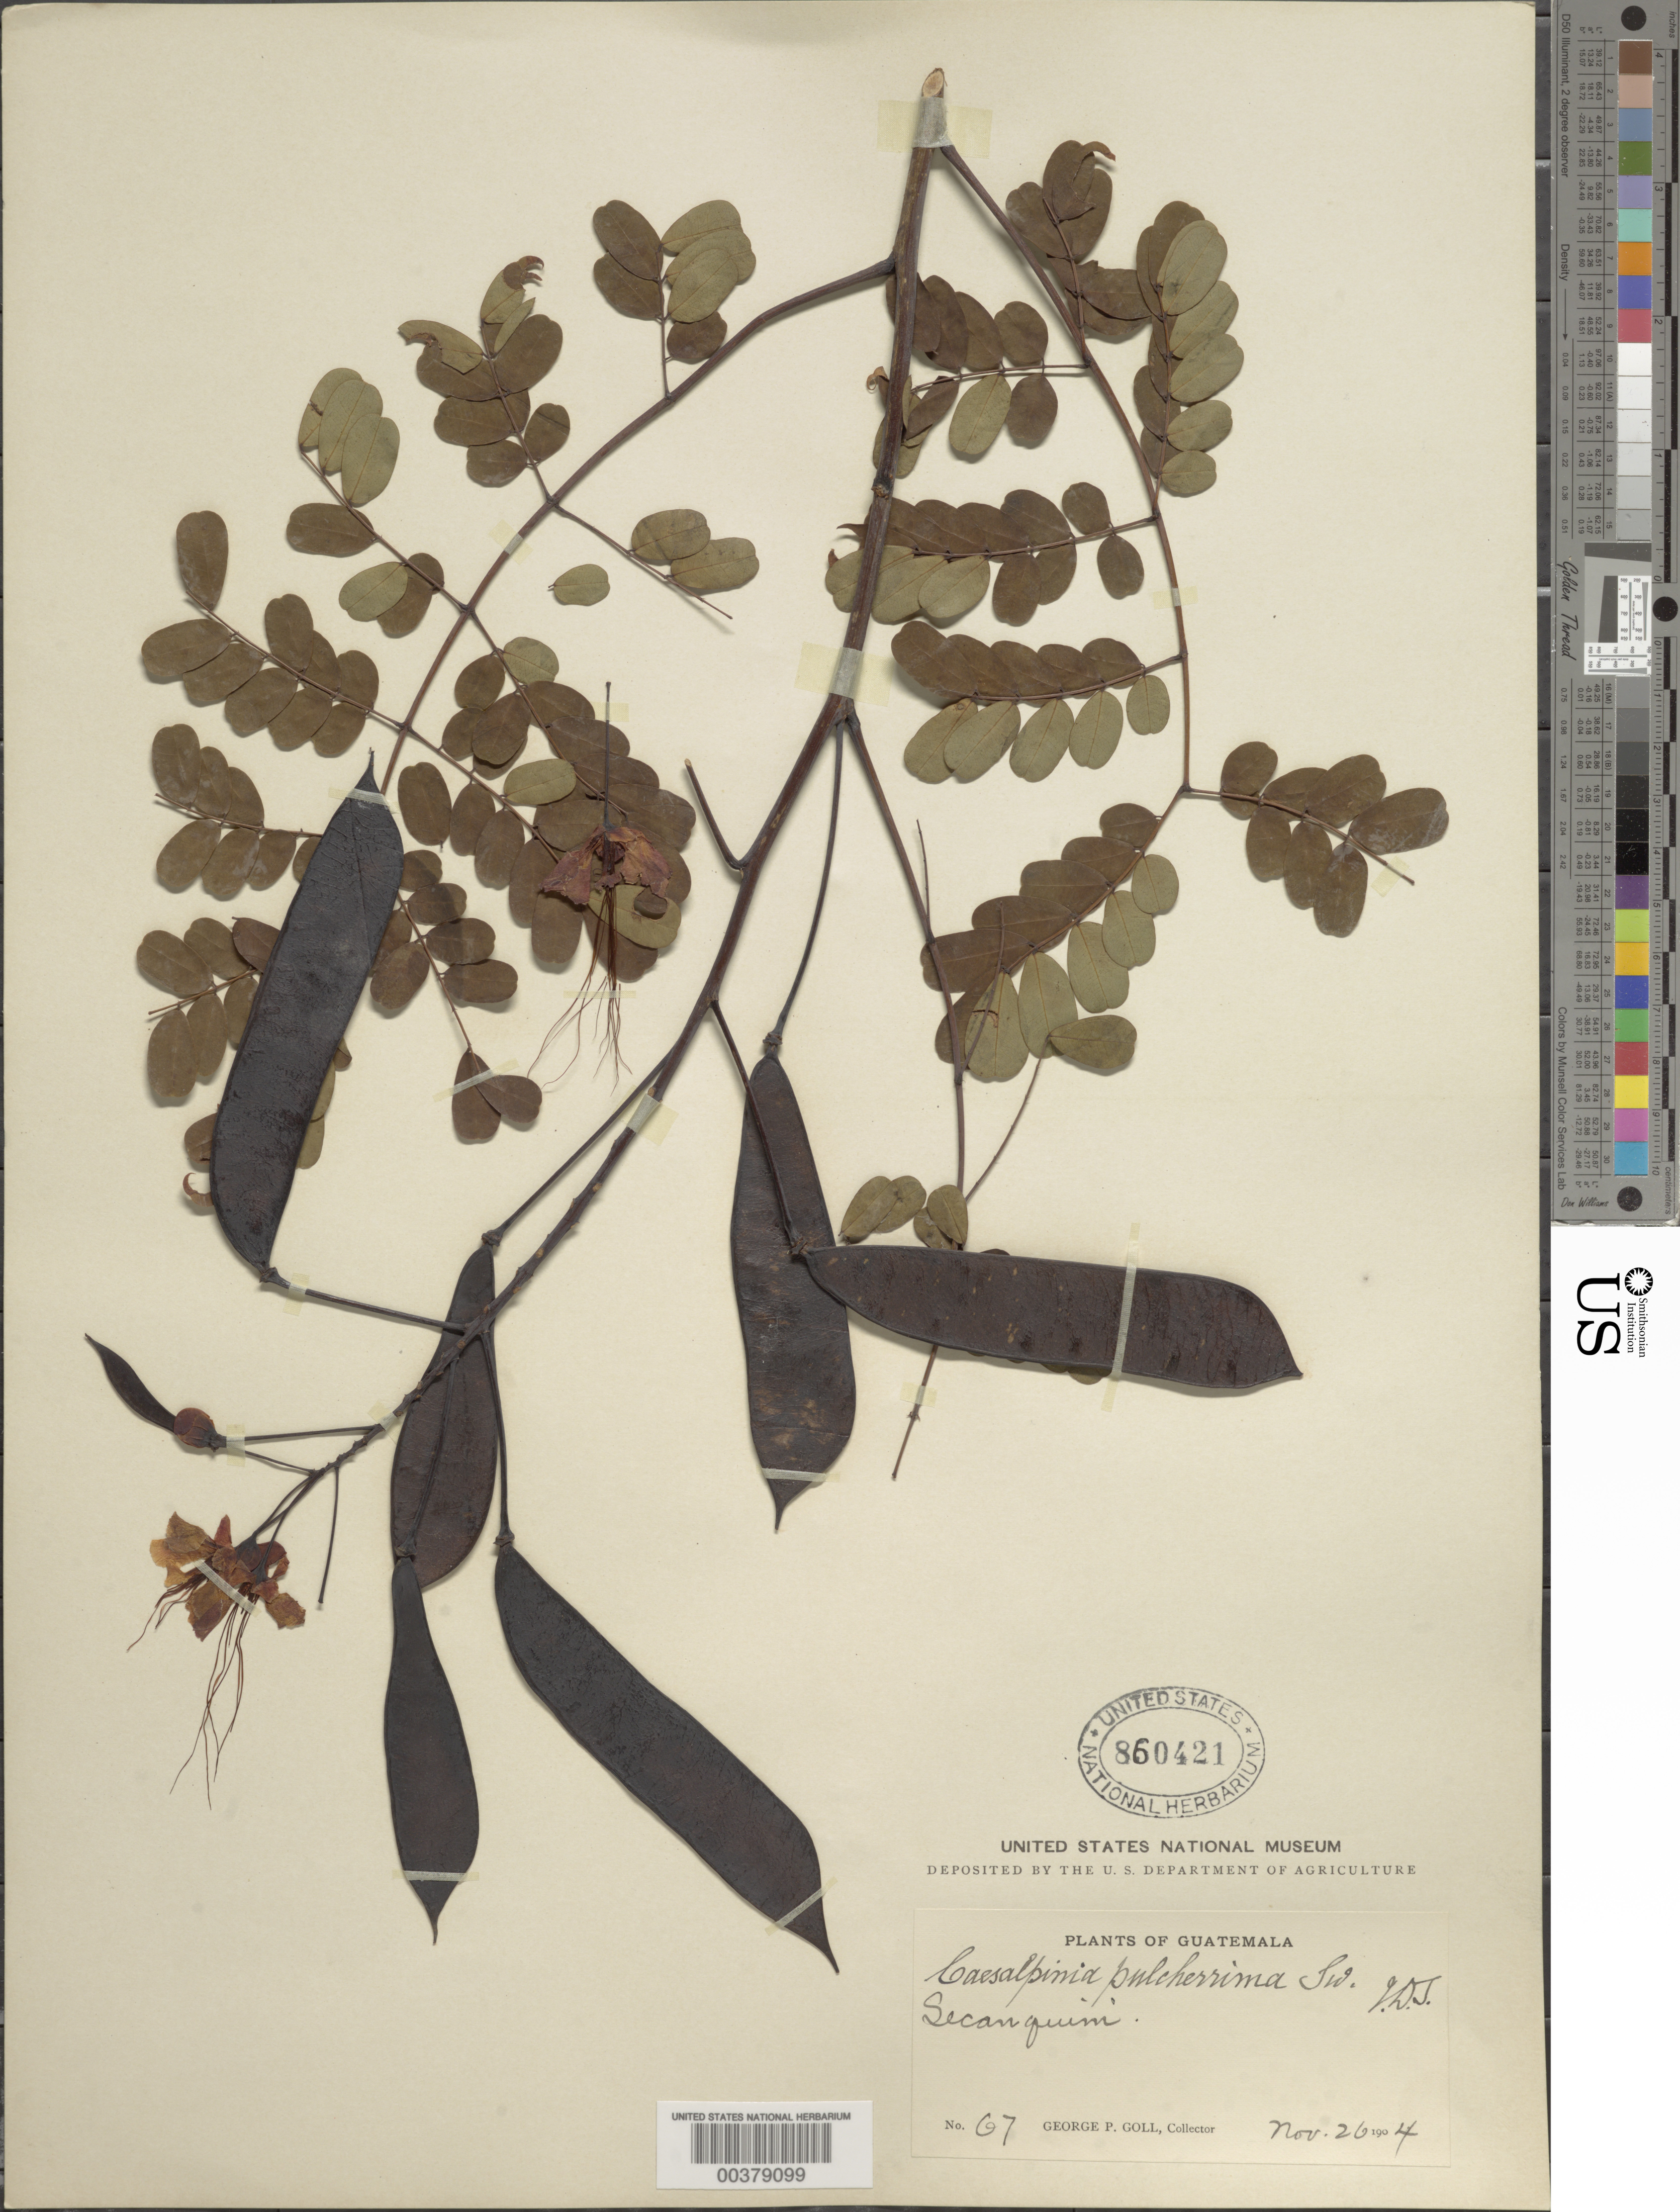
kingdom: Plantae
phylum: Tracheophyta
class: Magnoliopsida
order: Fabales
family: Fabaceae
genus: Caesalpinia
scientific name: Caesalpinia pulcherrima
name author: (L.) Sw.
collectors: G. Goll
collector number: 67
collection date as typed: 26 Nov 1904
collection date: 1904-11-26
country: Guatemala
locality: Secanquim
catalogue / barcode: US 860421